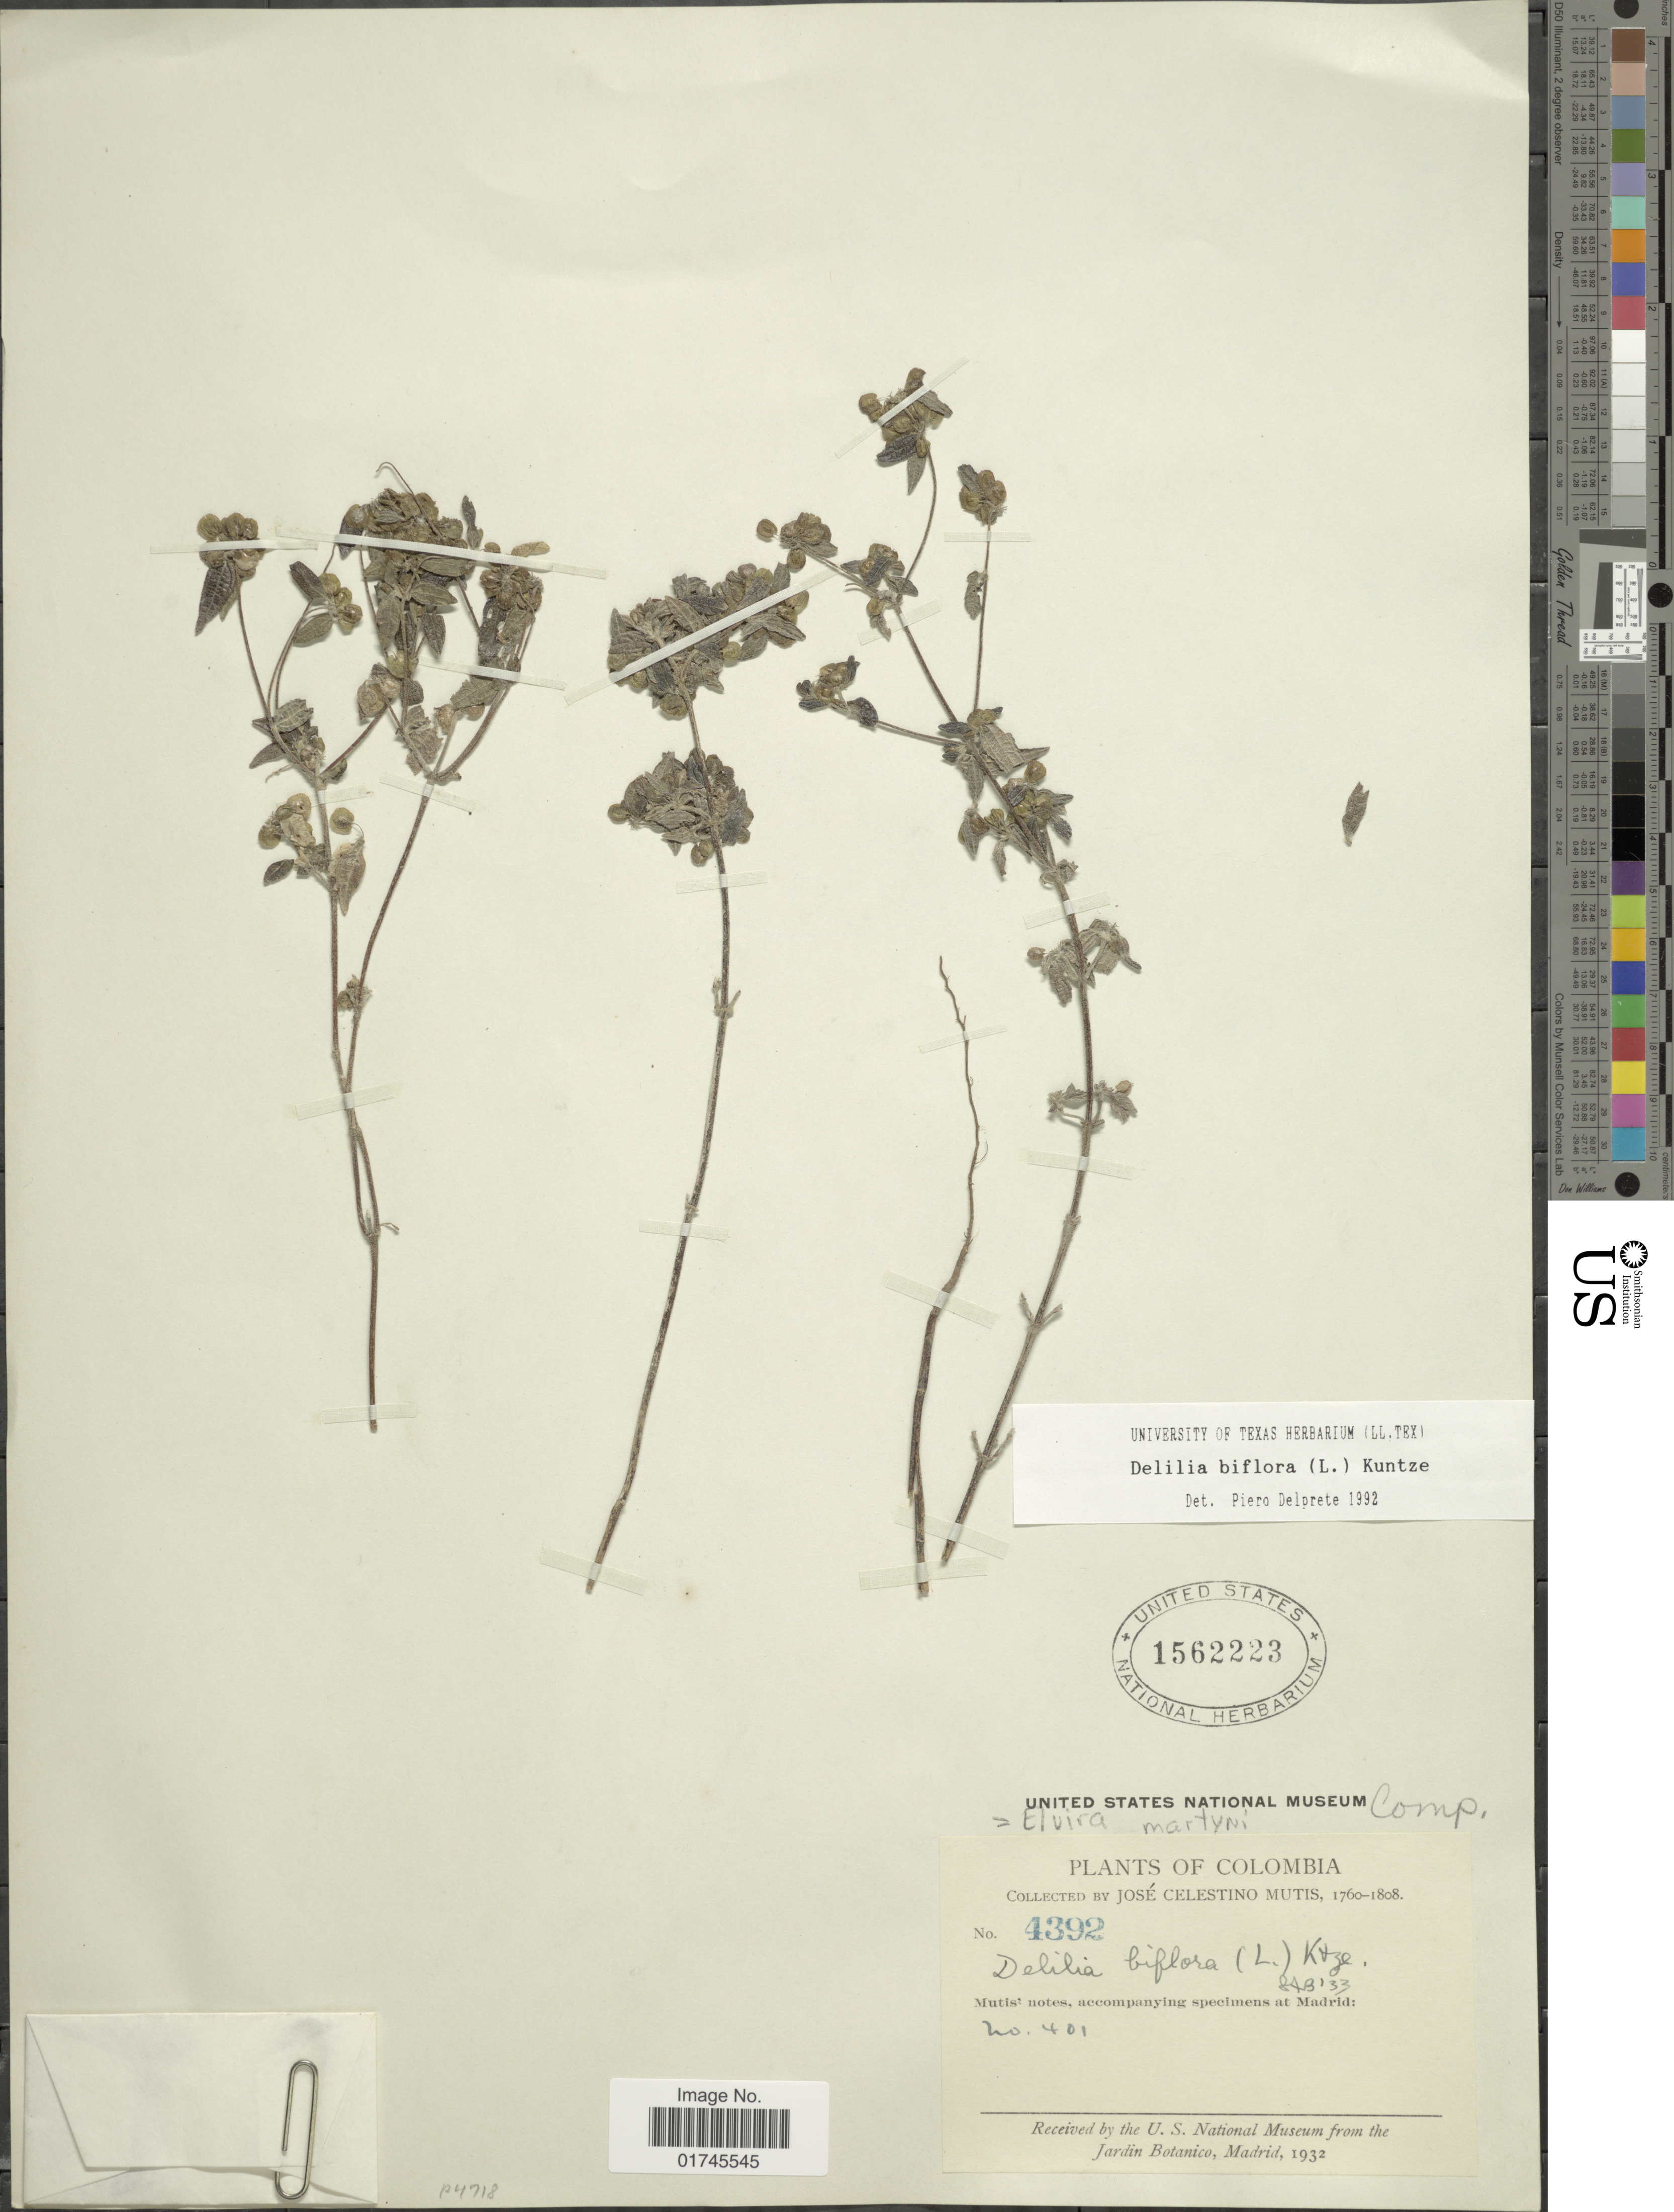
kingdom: Plantae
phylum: Tracheophyta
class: Magnoliopsida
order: Asterales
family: Asteraceae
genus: Delilia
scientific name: Delilia biflora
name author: (L.) Kuntze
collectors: J. C. B. Mutis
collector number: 4392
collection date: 1760/1808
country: Colombia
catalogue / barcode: US 1562223